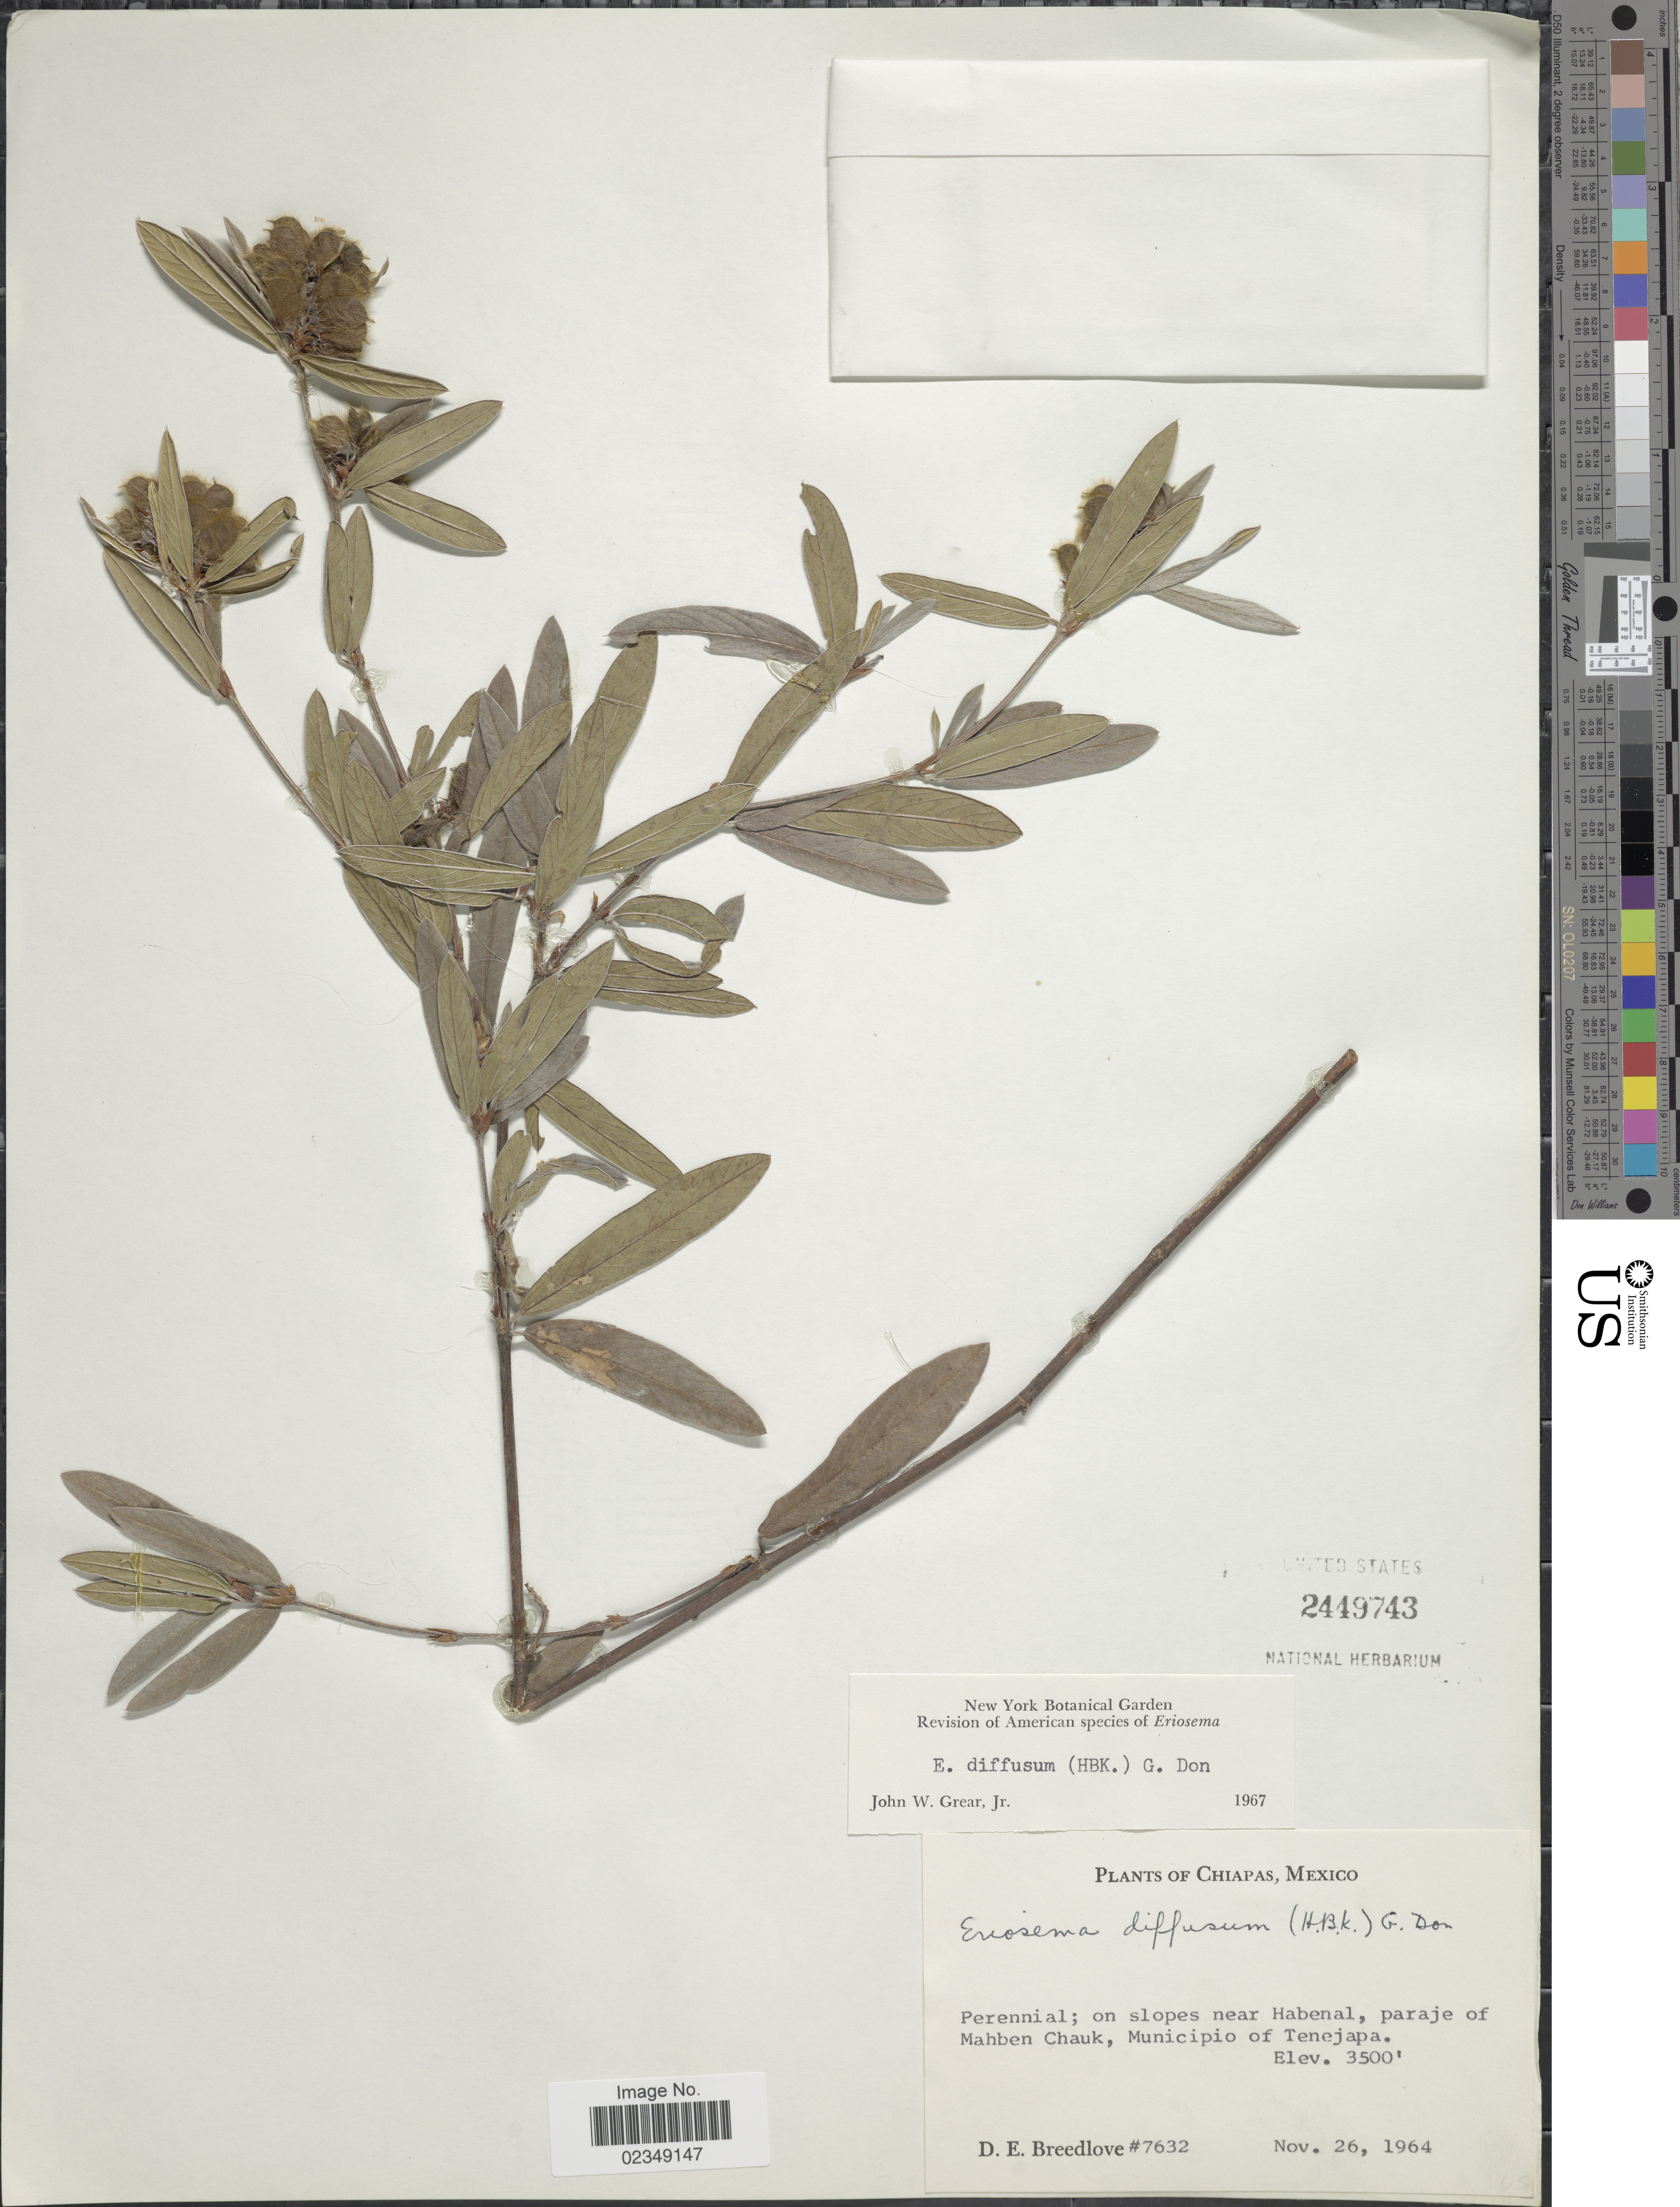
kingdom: Plantae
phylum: Tracheophyta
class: Magnoliopsida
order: Fabales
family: Fabaceae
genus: Eriosema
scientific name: Eriosema diffusum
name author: (Kunth) G. Don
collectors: D. E. Breedlove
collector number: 7632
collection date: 1964-11-26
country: Mexico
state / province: Chiapas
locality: On slopes near Habenal, paraje of Mahben Chauk, Municipio de Tenejapa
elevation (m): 1067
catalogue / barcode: US 2449743